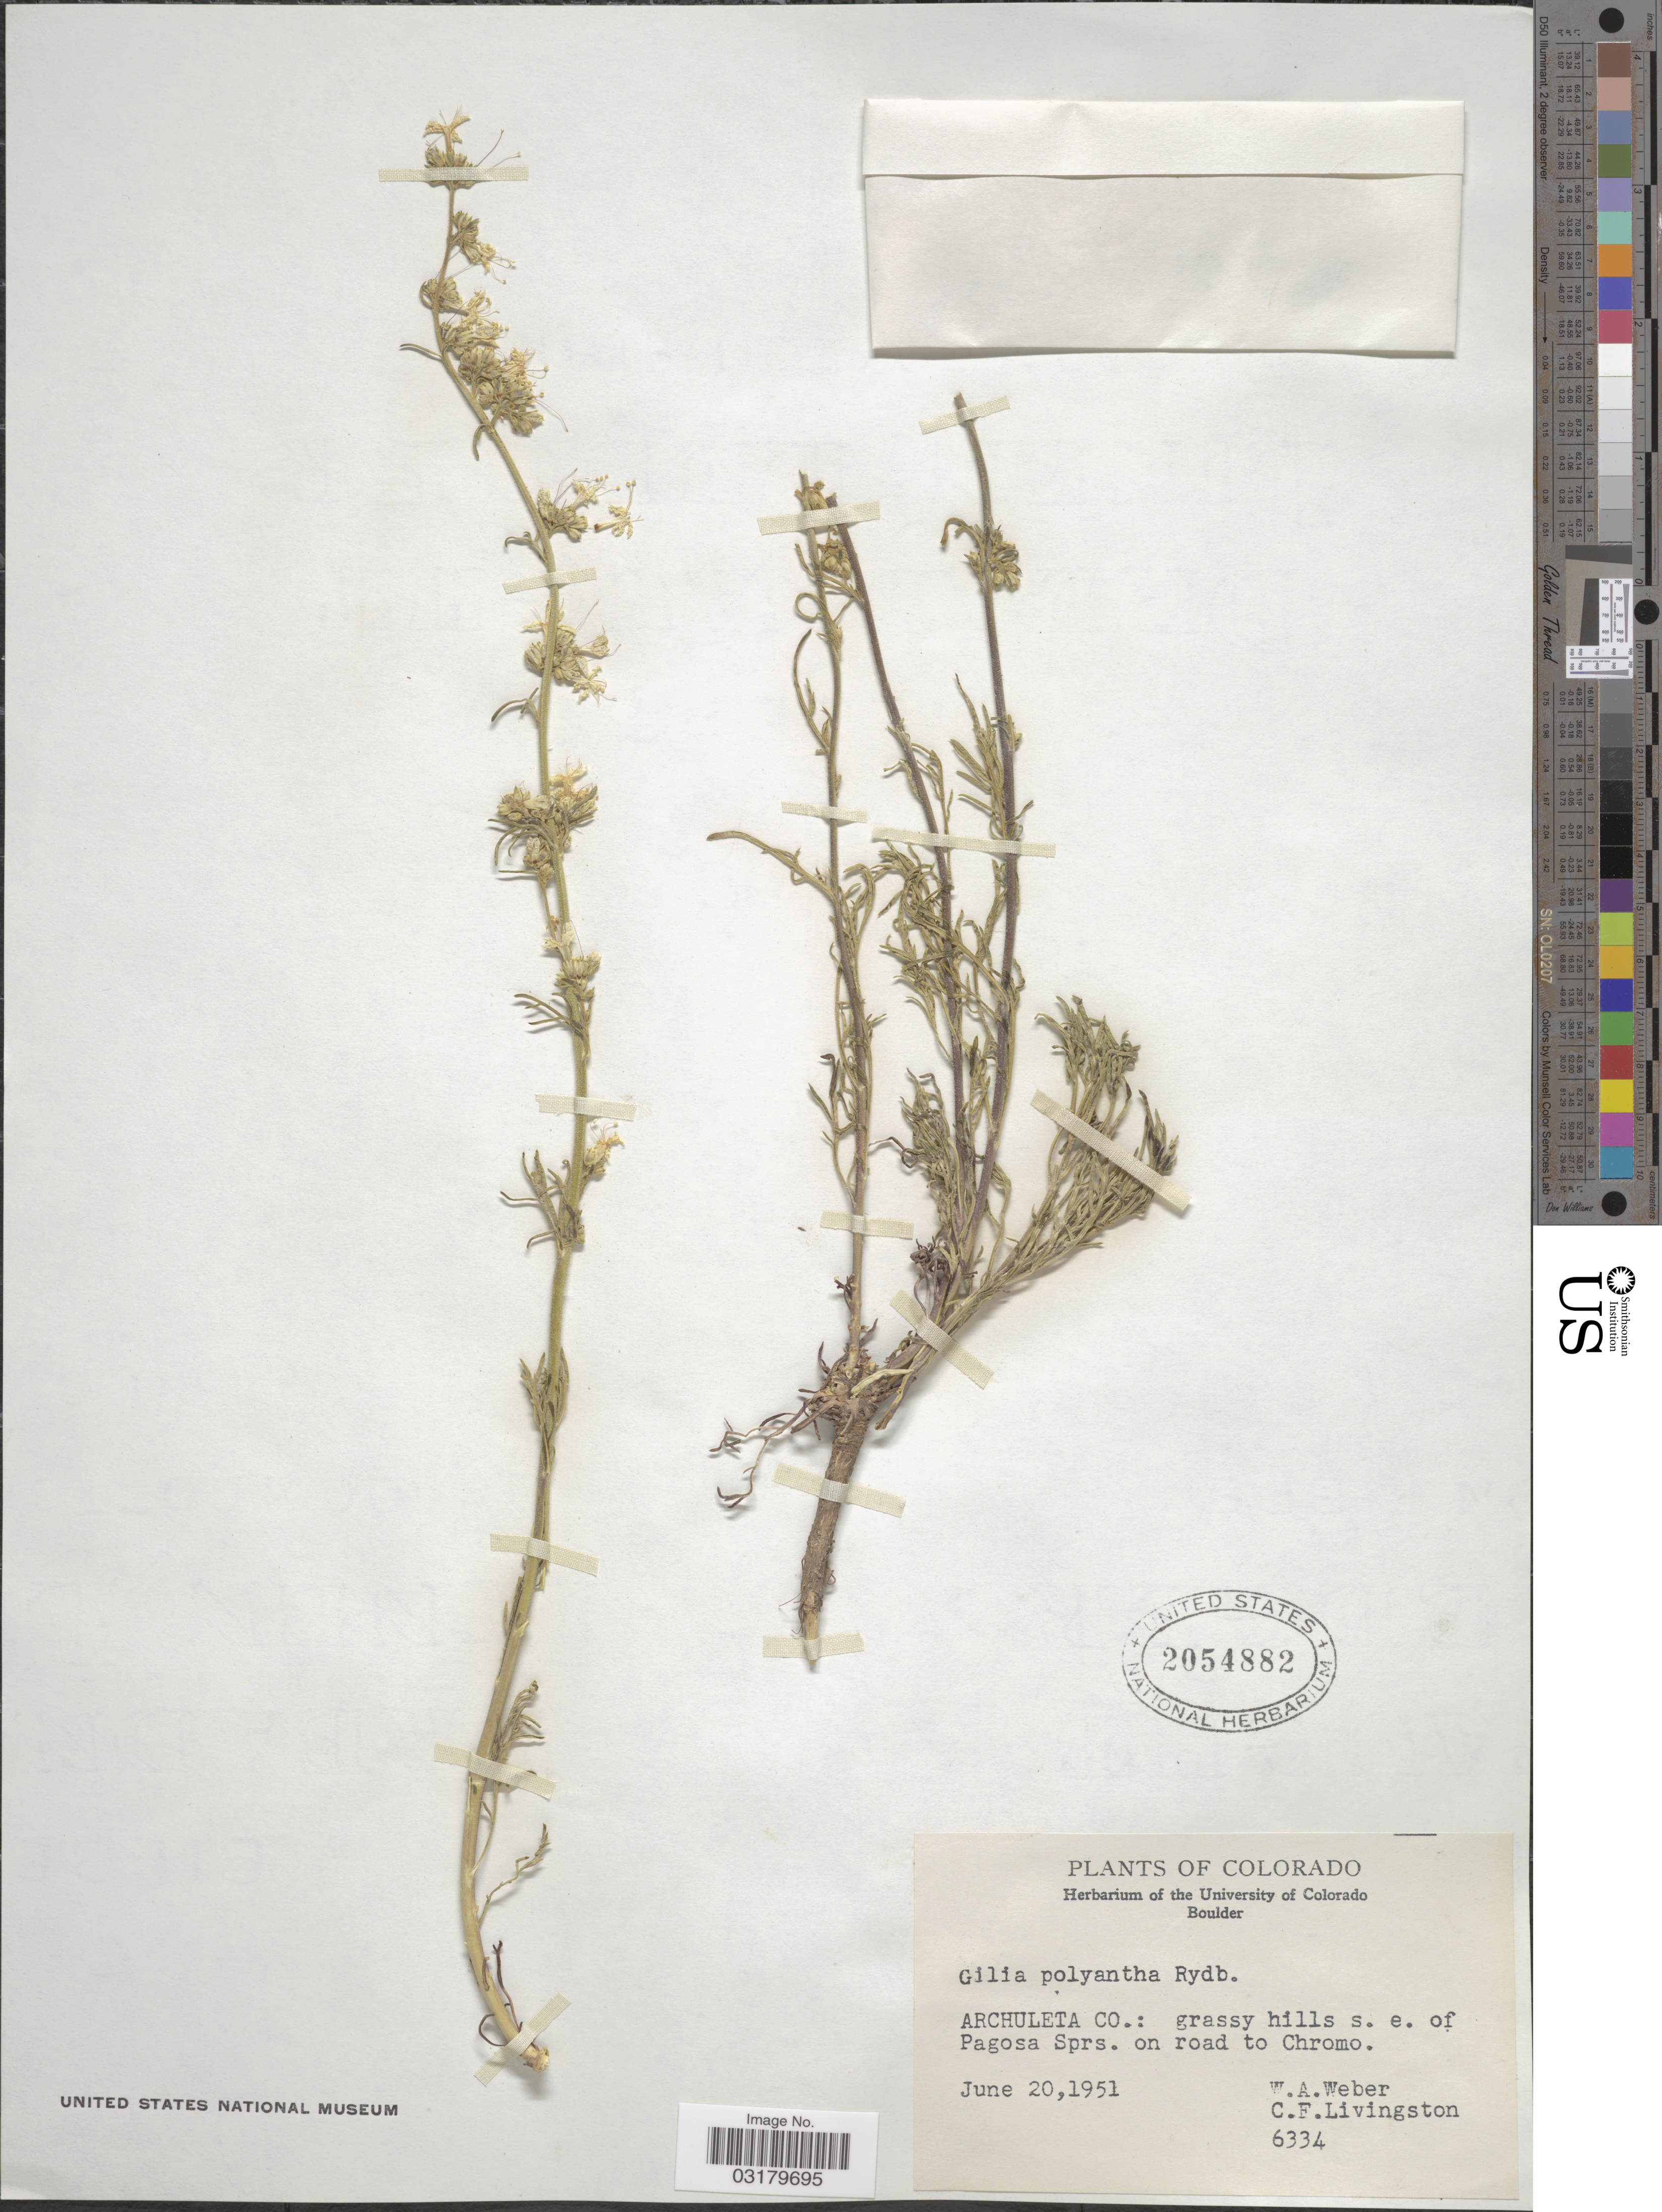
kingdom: Plantae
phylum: Tracheophyta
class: Magnoliopsida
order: Ericales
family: Polemoniaceae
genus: Ipomopsis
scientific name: Ipomopsis polyantha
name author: (Rydb.) V.E. Grant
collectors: W. A. Weber & C. Livingston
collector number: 6334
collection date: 1951-06-20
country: United States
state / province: Colorado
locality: Archuleta Co.: grassy hills s.e. of Pagosa Sprs. on road to Chromo.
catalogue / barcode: US 2054882